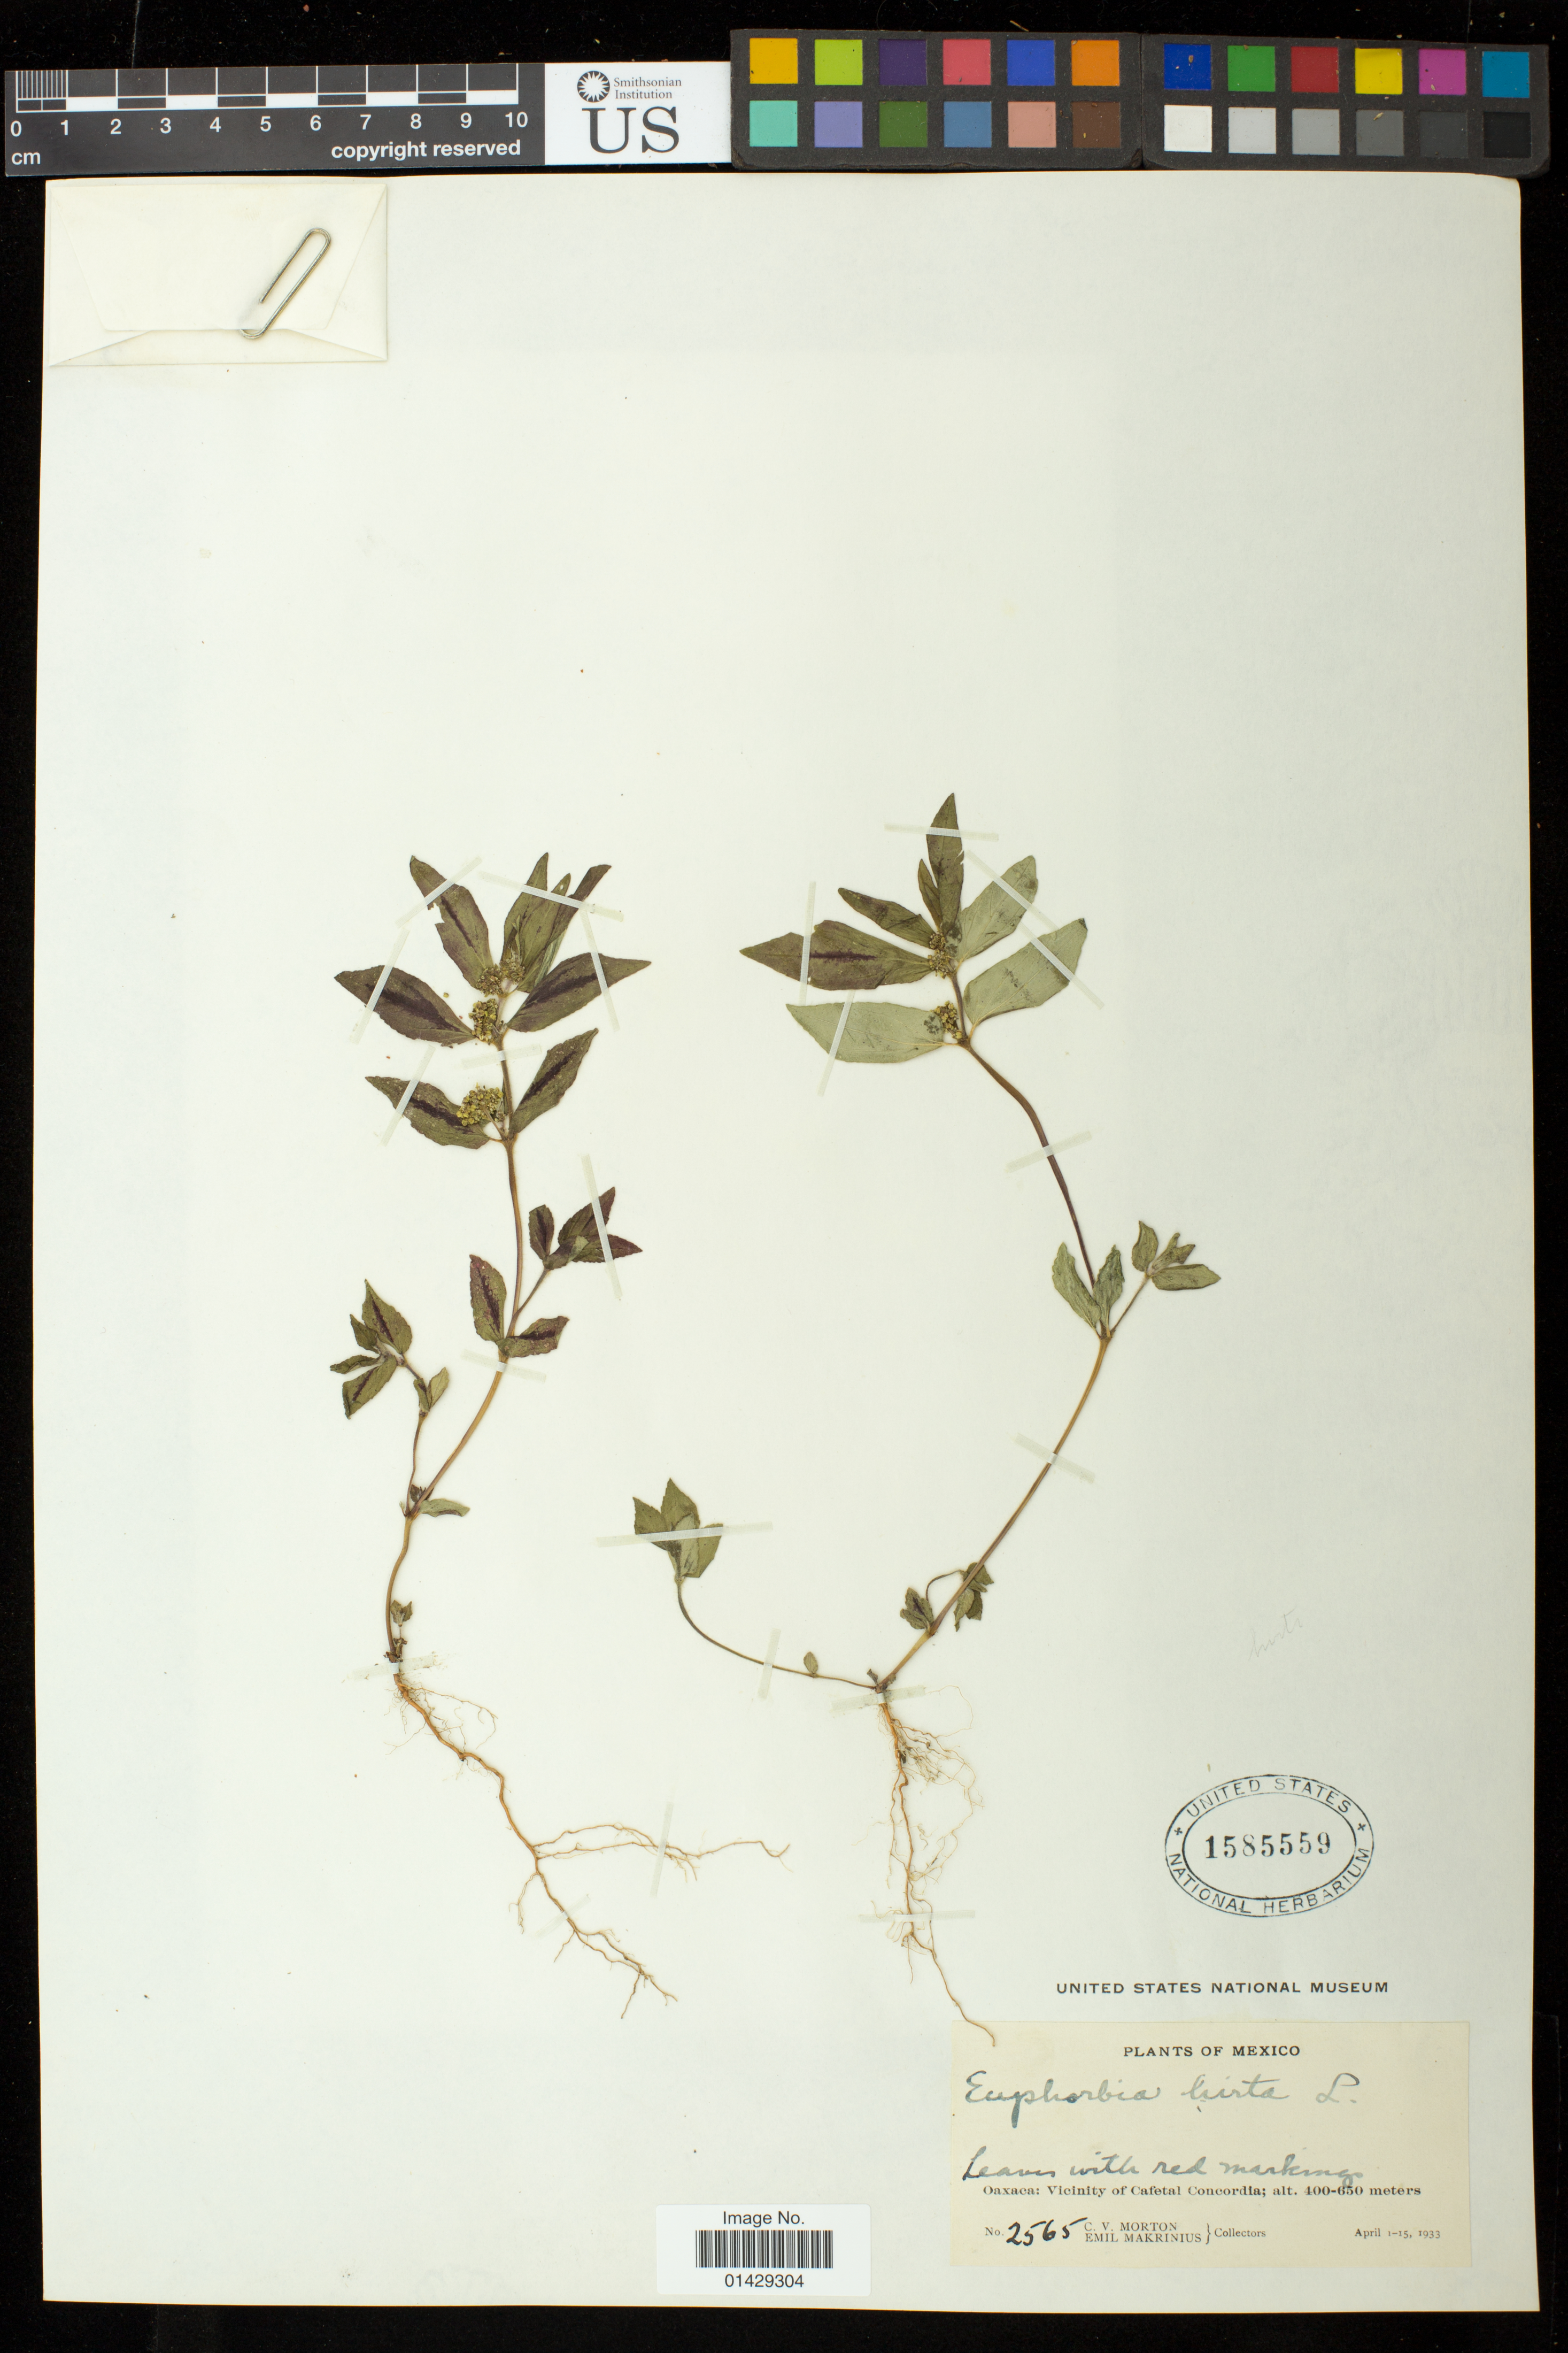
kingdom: Plantae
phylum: Tracheophyta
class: Magnoliopsida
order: Malpighiales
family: Euphorbiaceae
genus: Euphorbia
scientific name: Euphorbia hirta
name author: L.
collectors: C. V. Morton & E. Makrinius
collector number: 2565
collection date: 1933-04-01/1933-04-15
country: Mexico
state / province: Oaxaca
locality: Vicinity of Cafetal Concordia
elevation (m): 400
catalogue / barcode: US 1585559